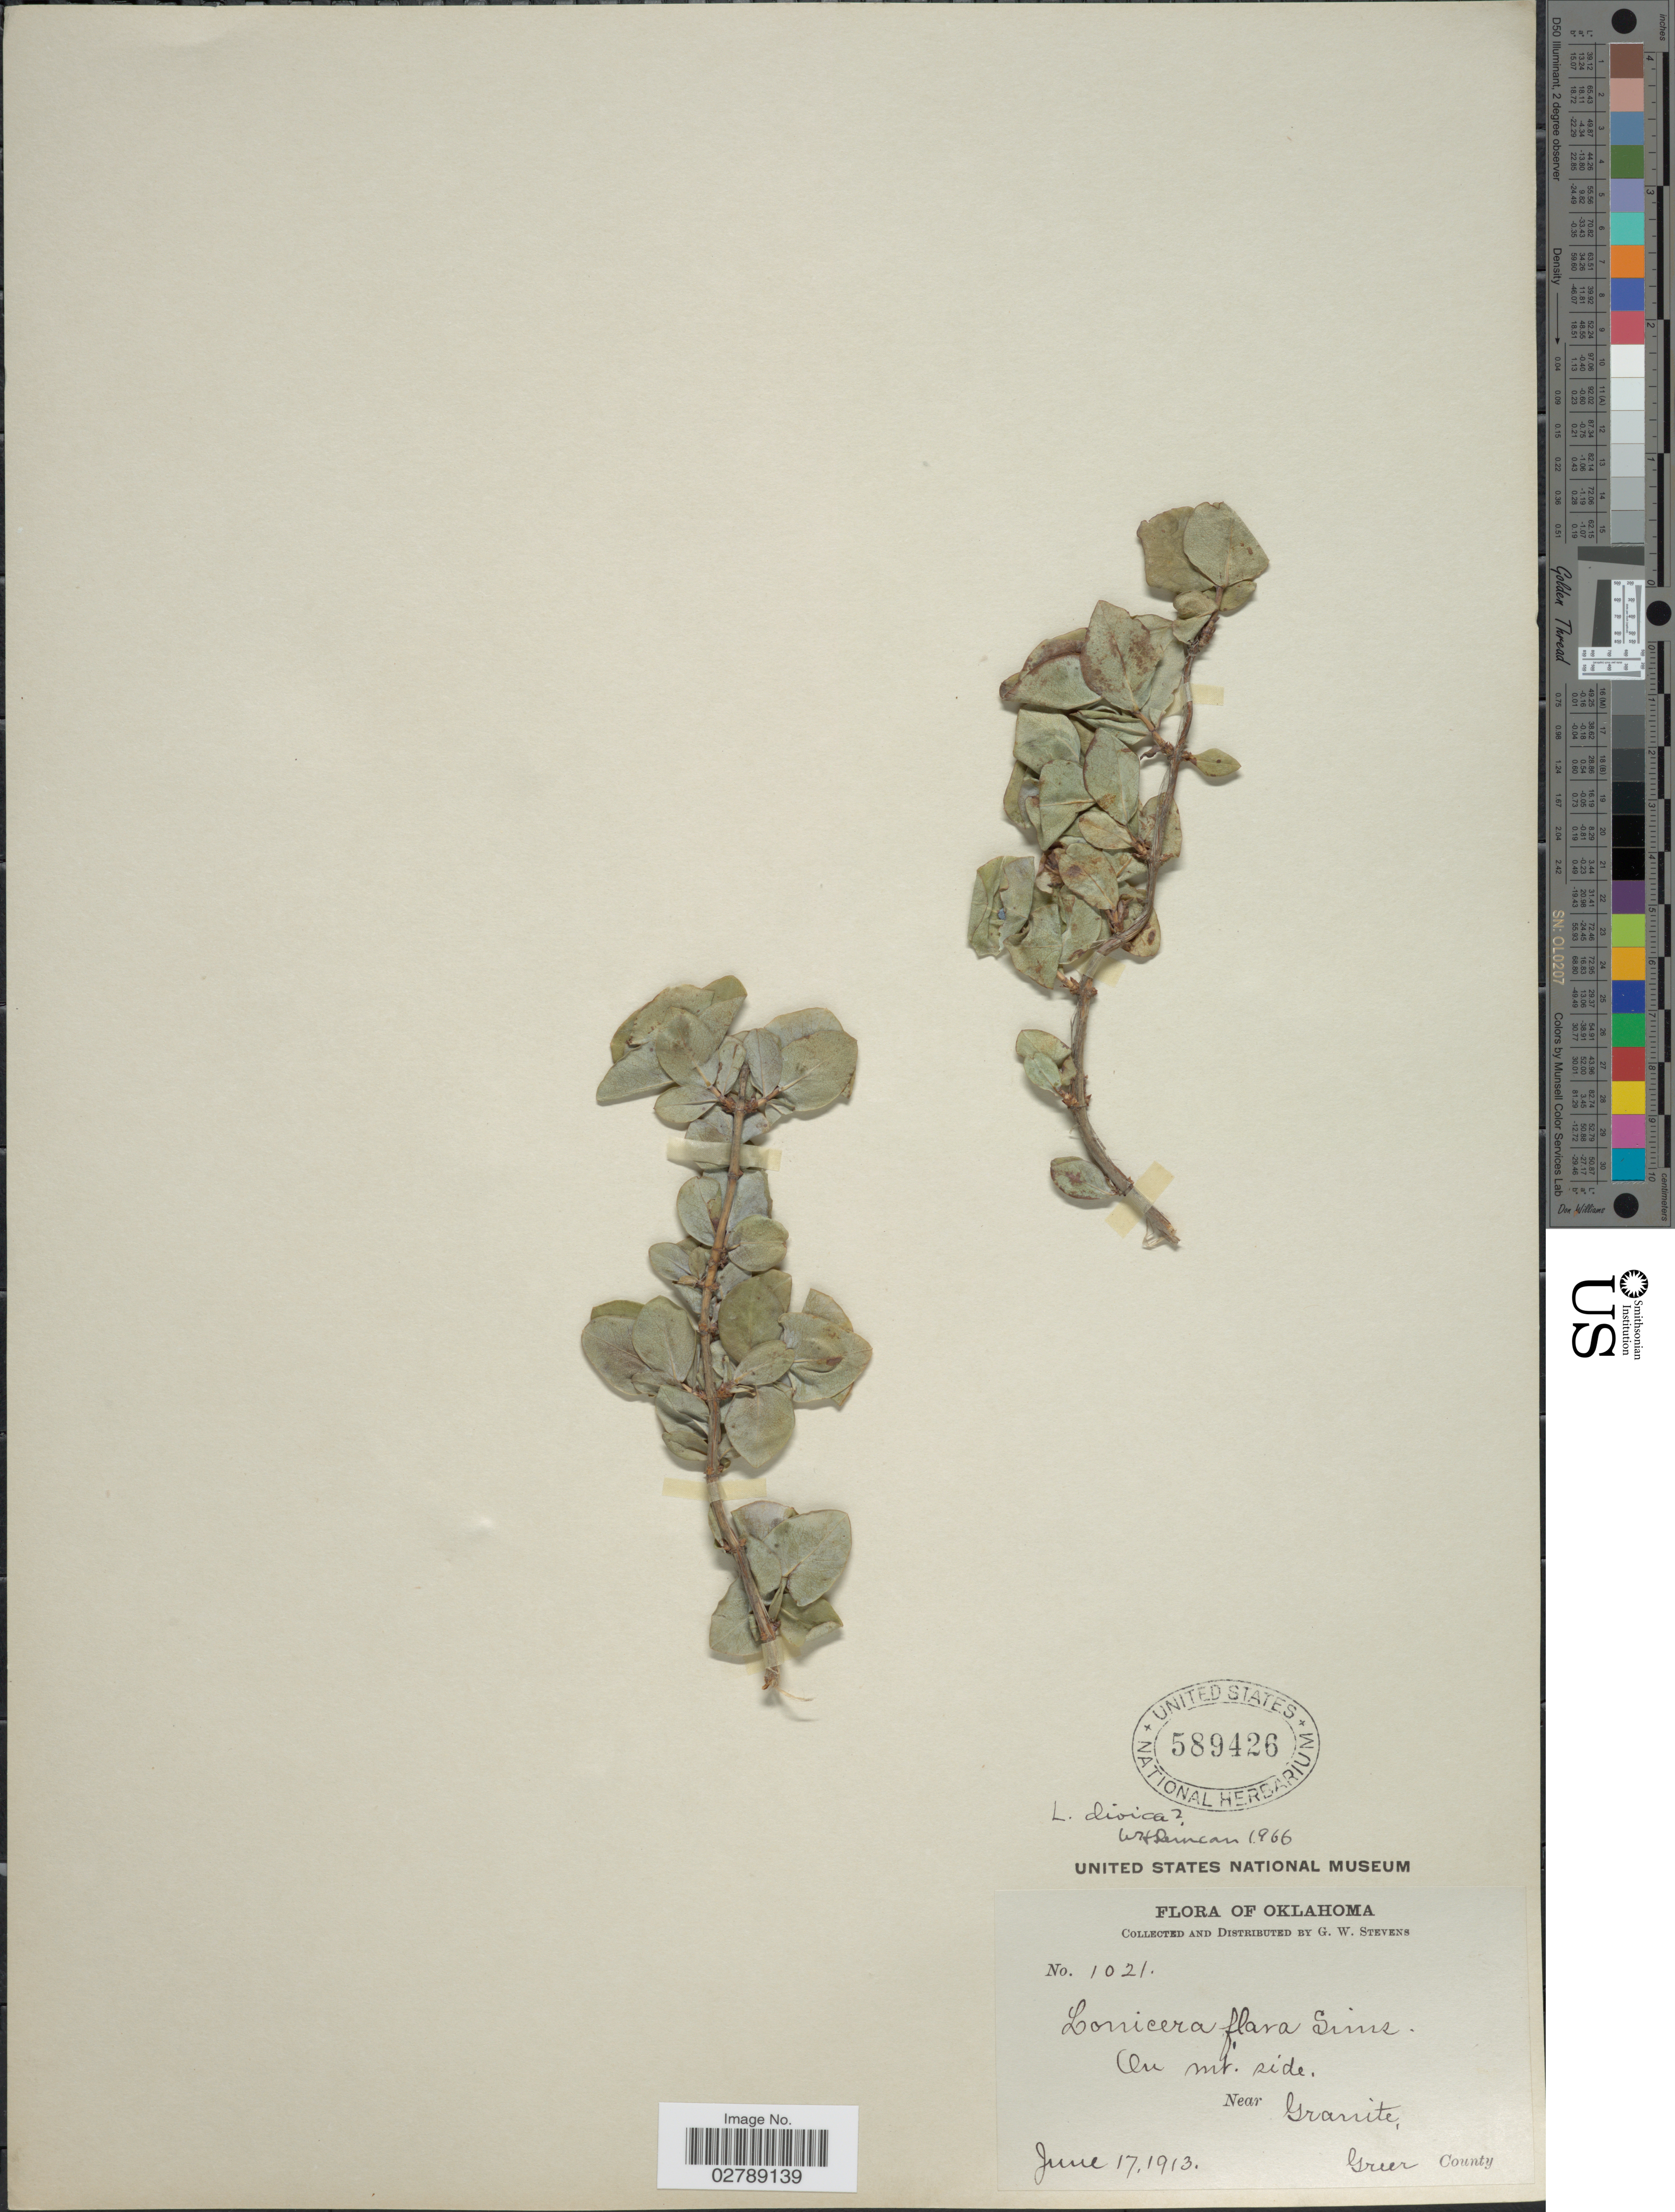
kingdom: Plantae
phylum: Tracheophyta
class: Magnoliopsida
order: Dipsacales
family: Caprifoliaceae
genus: Lonicera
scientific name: Lonicera dioica var. glaucescens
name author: (Rydb.) Butters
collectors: G. W. Stevens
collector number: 1021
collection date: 1913-06-17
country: United States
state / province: Oklahoma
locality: On Mt. side. Near Granite. Greer County.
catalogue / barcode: US 589426